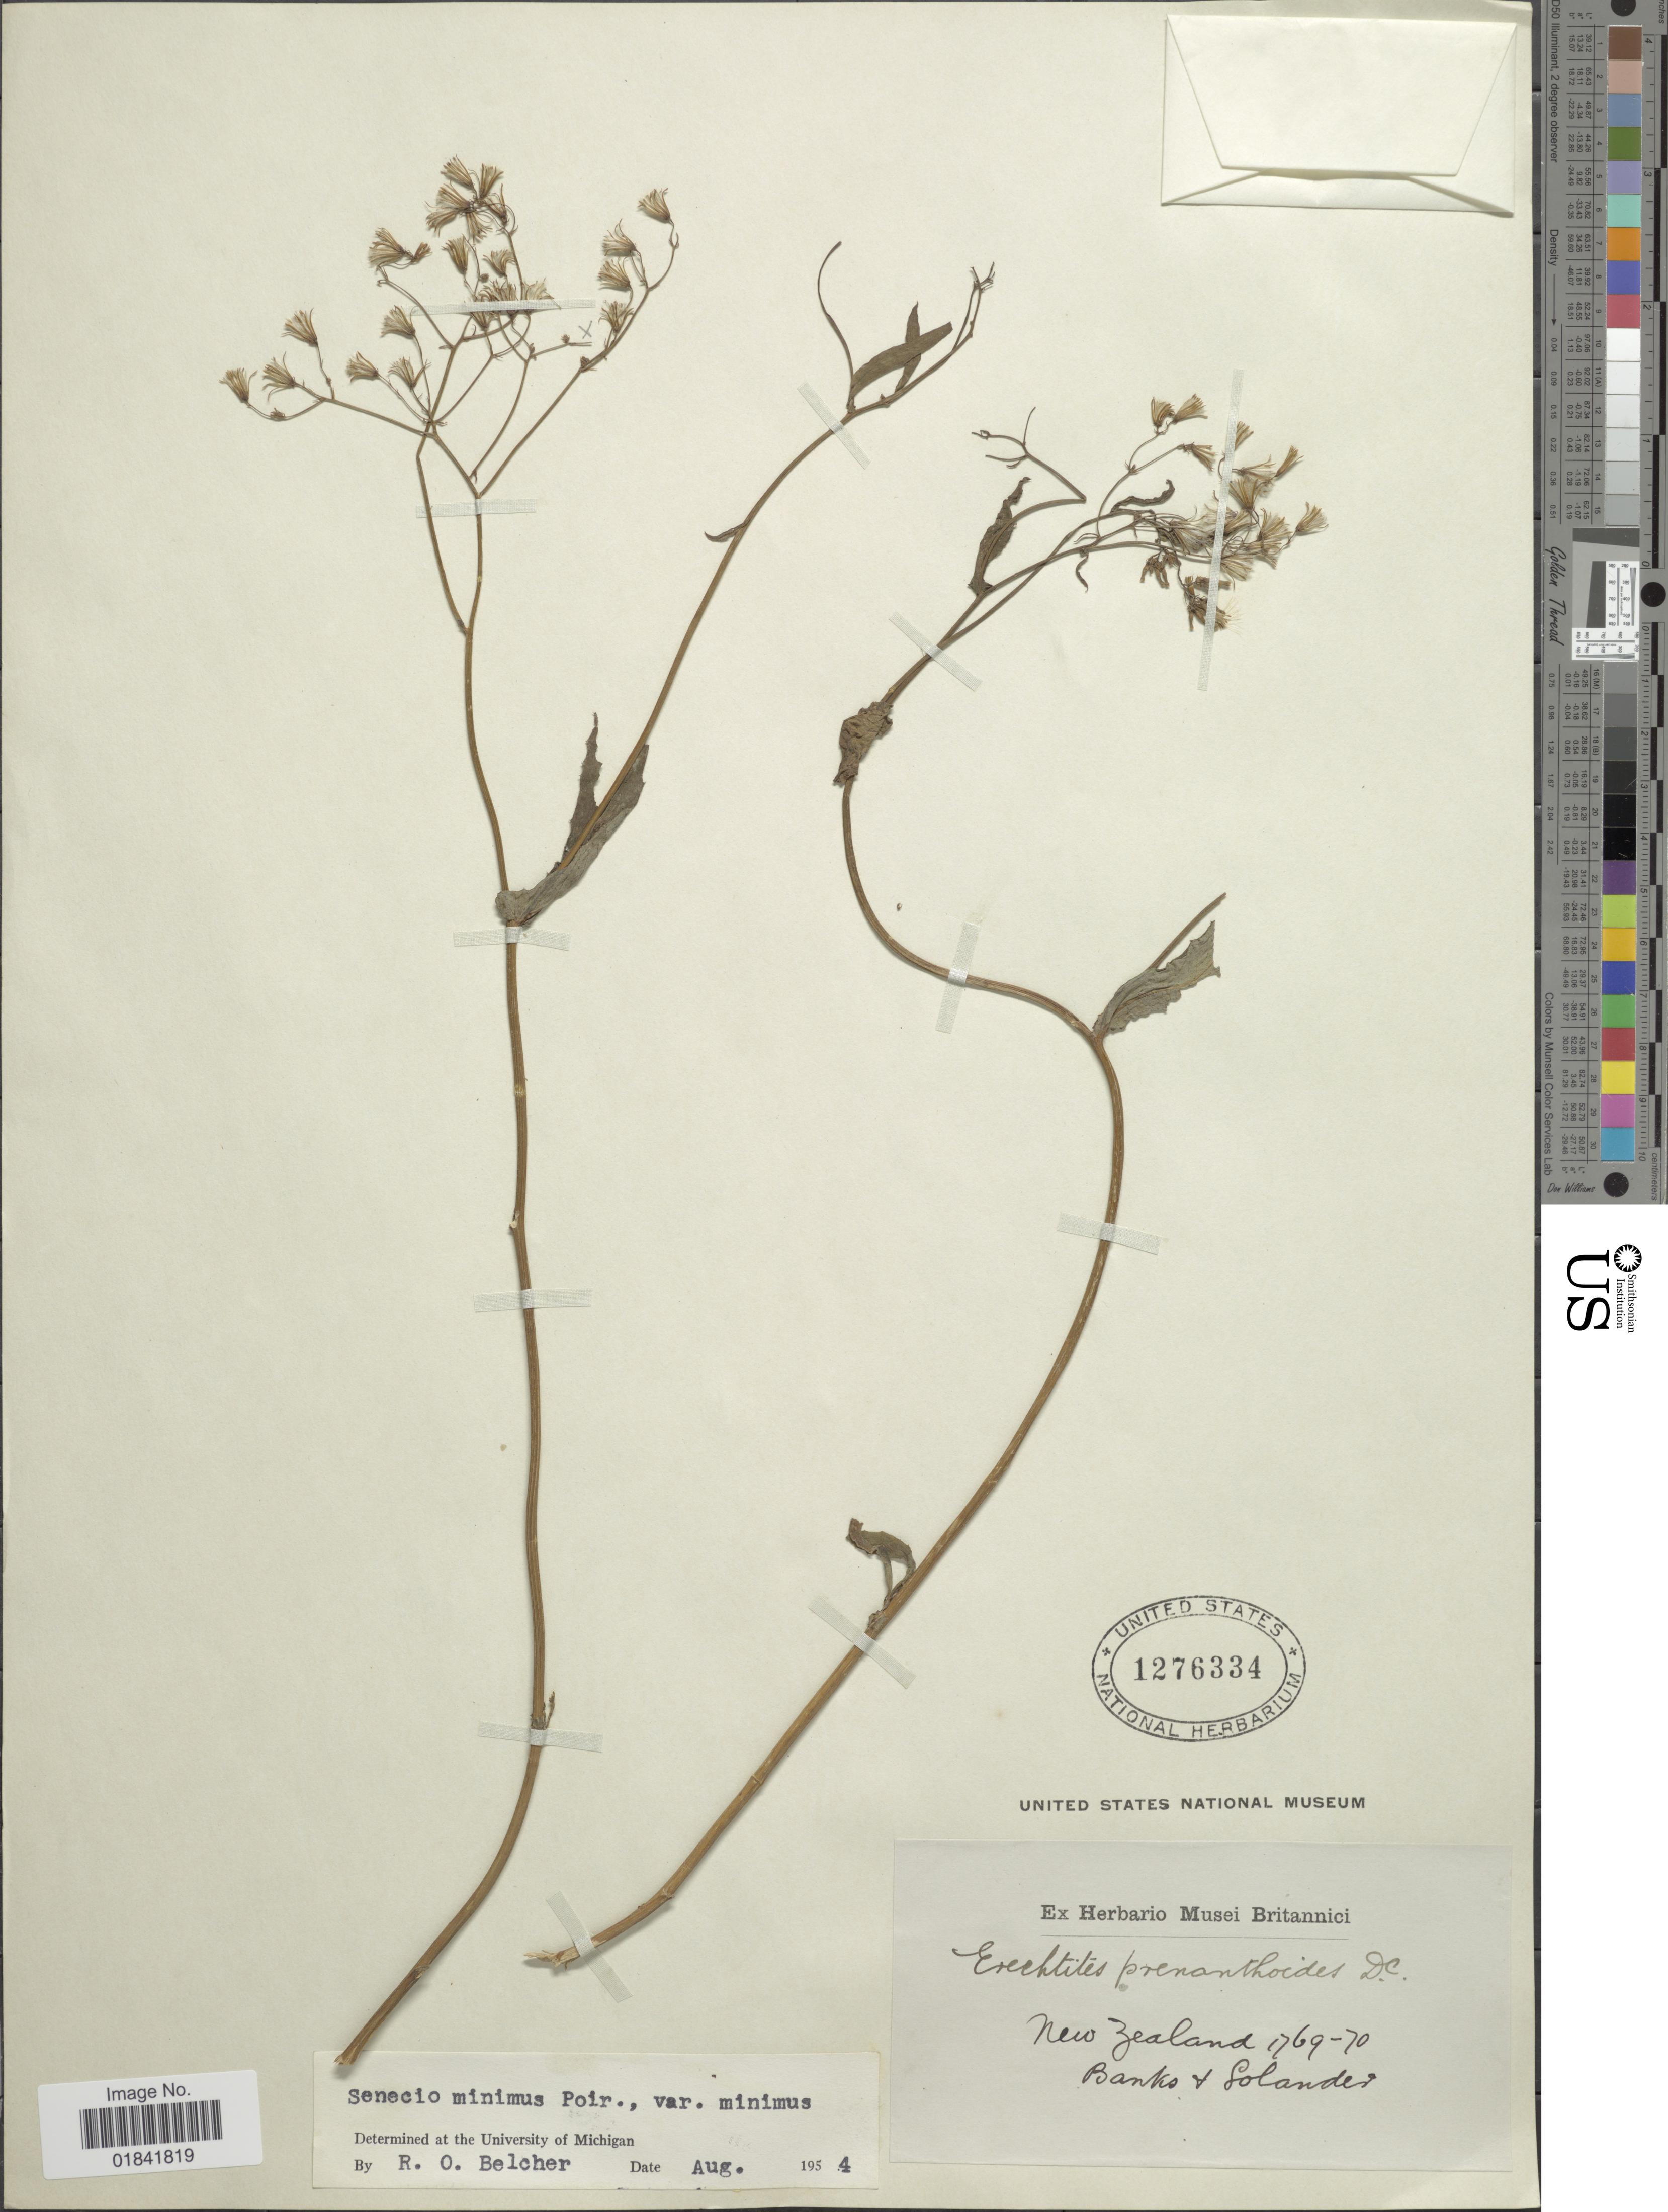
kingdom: Plantae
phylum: Tracheophyta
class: Magnoliopsida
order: Asterales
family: Asteraceae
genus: Senecio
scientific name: Senecio minimus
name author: Poir.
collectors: J. Banks & D. C. Solander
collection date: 1769/1770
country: New Zealand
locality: New Zealand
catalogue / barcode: US 1276334